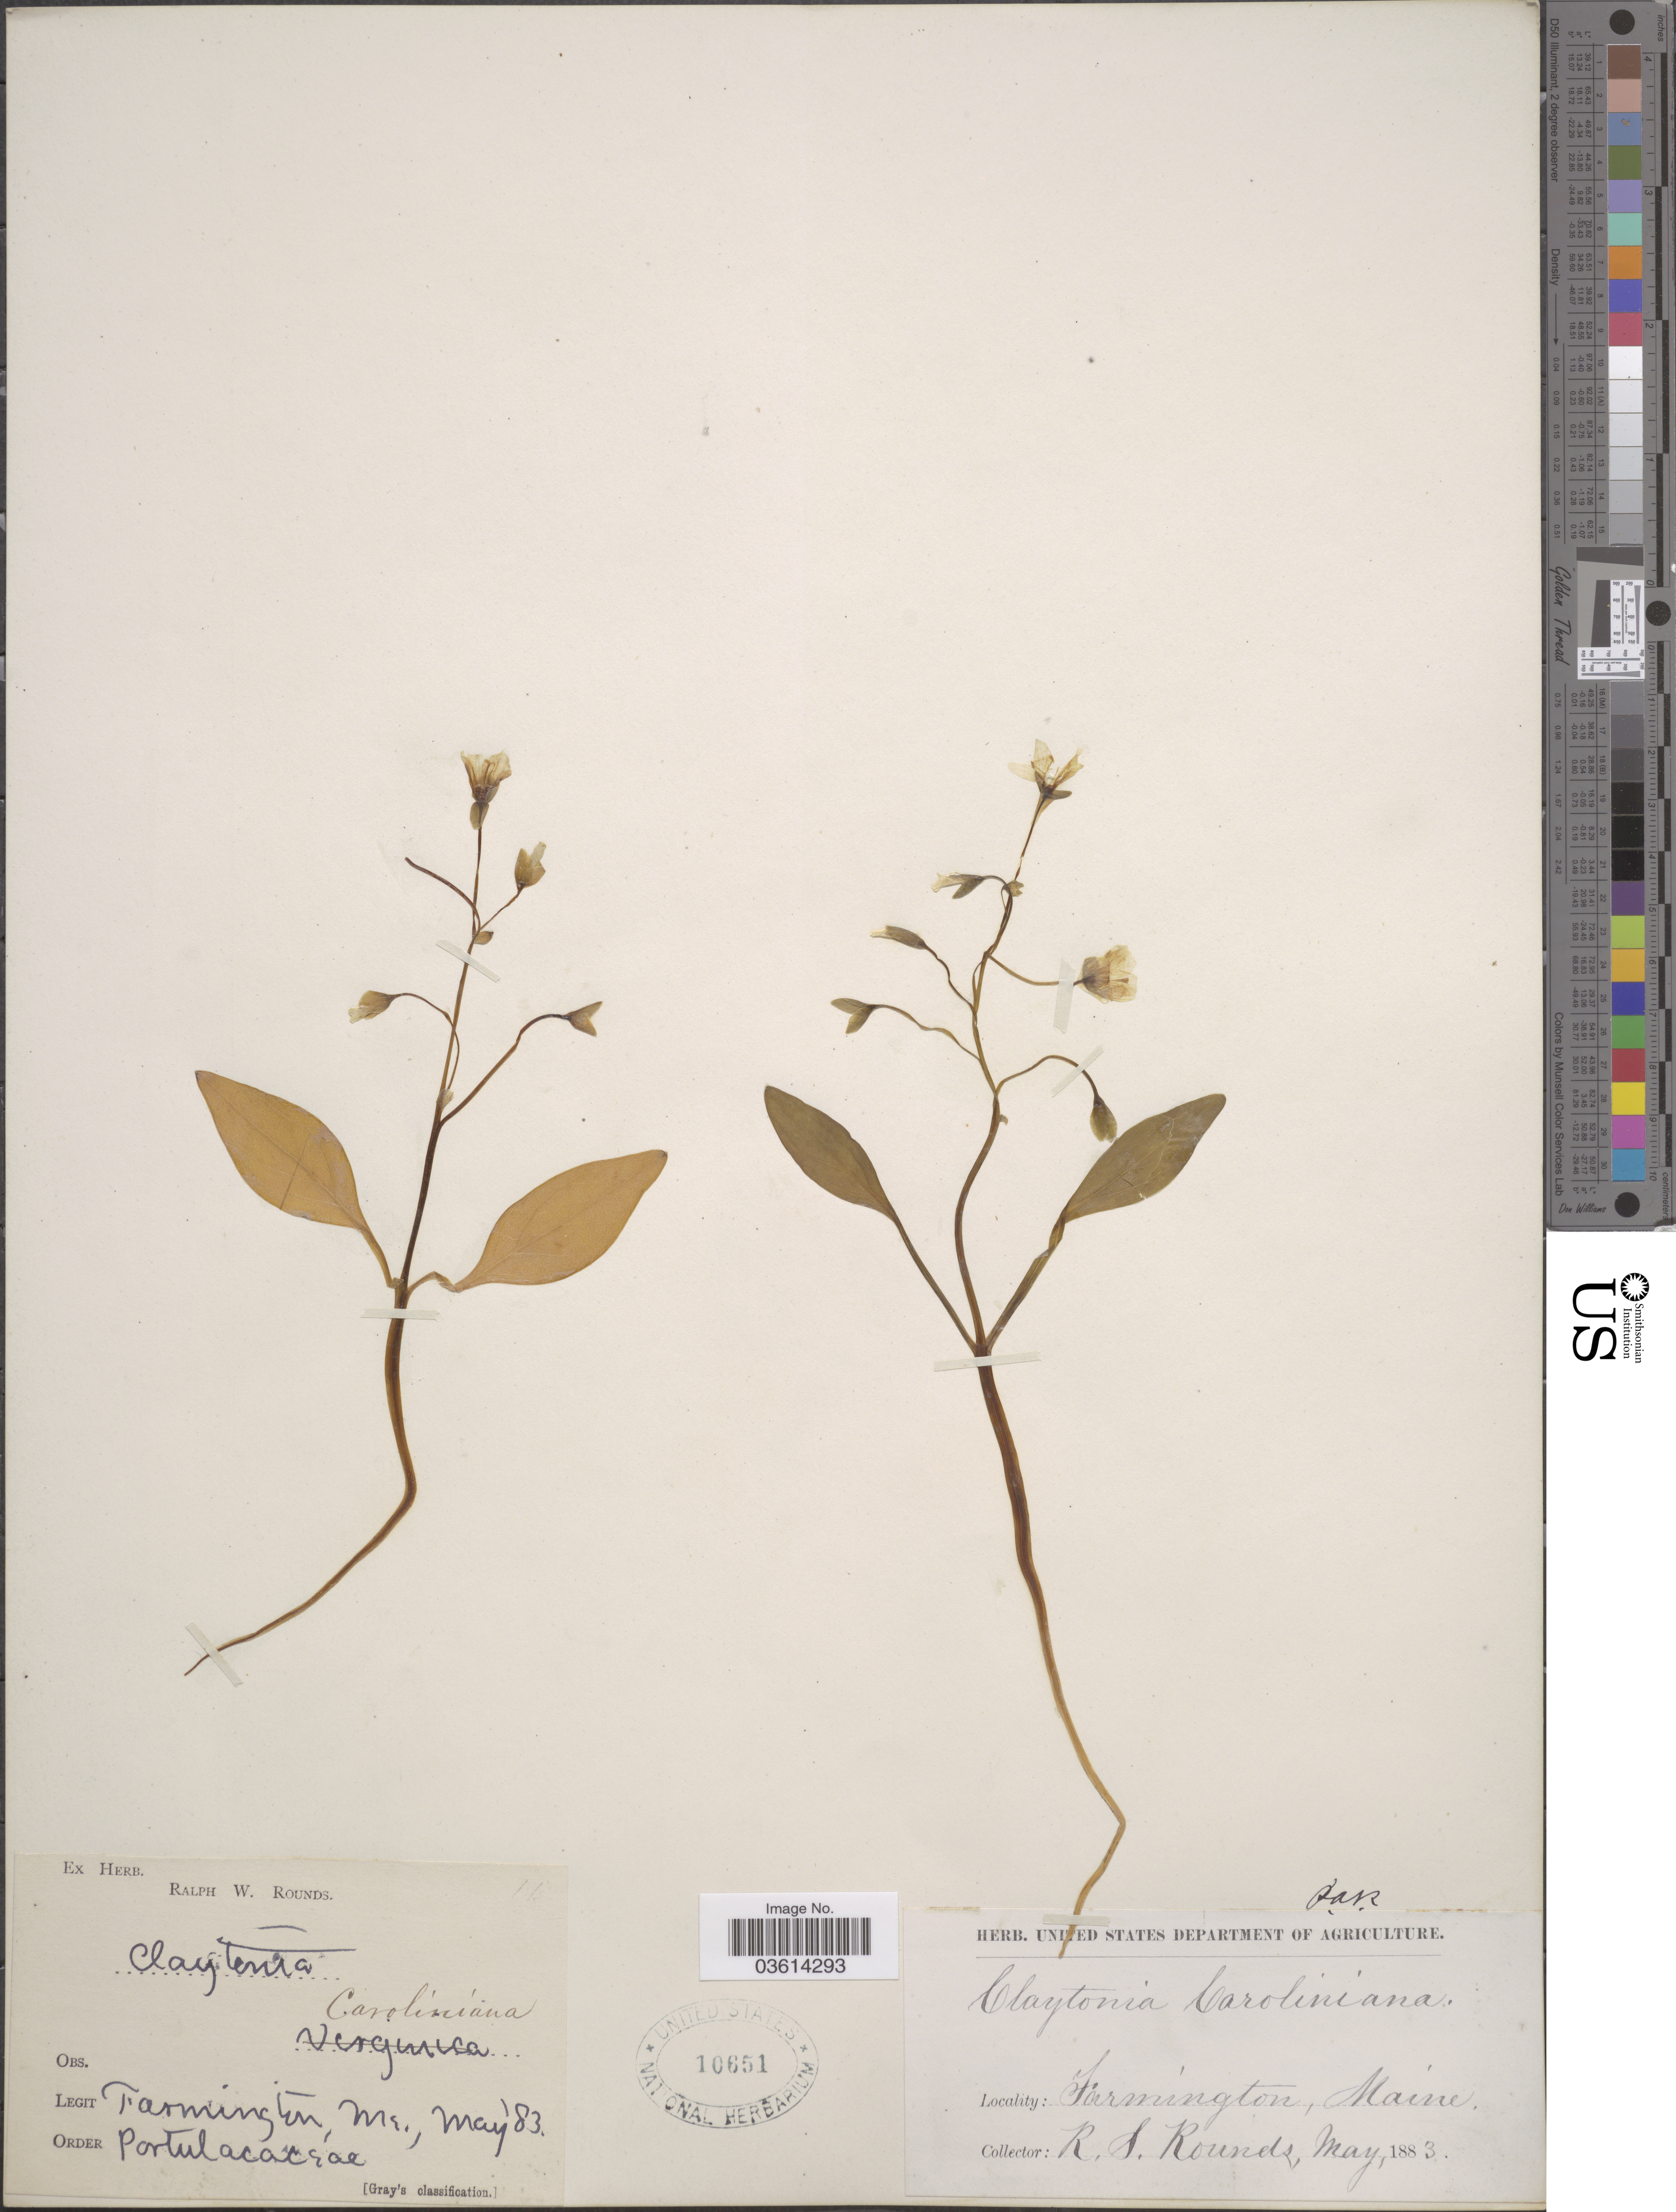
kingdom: Plantae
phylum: Tracheophyta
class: Magnoliopsida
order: Caryophyllales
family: Montiaceae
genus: Claytonia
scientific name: Claytonia caroliniana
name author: Michx.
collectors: R. Rounds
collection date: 1883-05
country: United States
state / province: Maine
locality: Farmington.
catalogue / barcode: US 10651